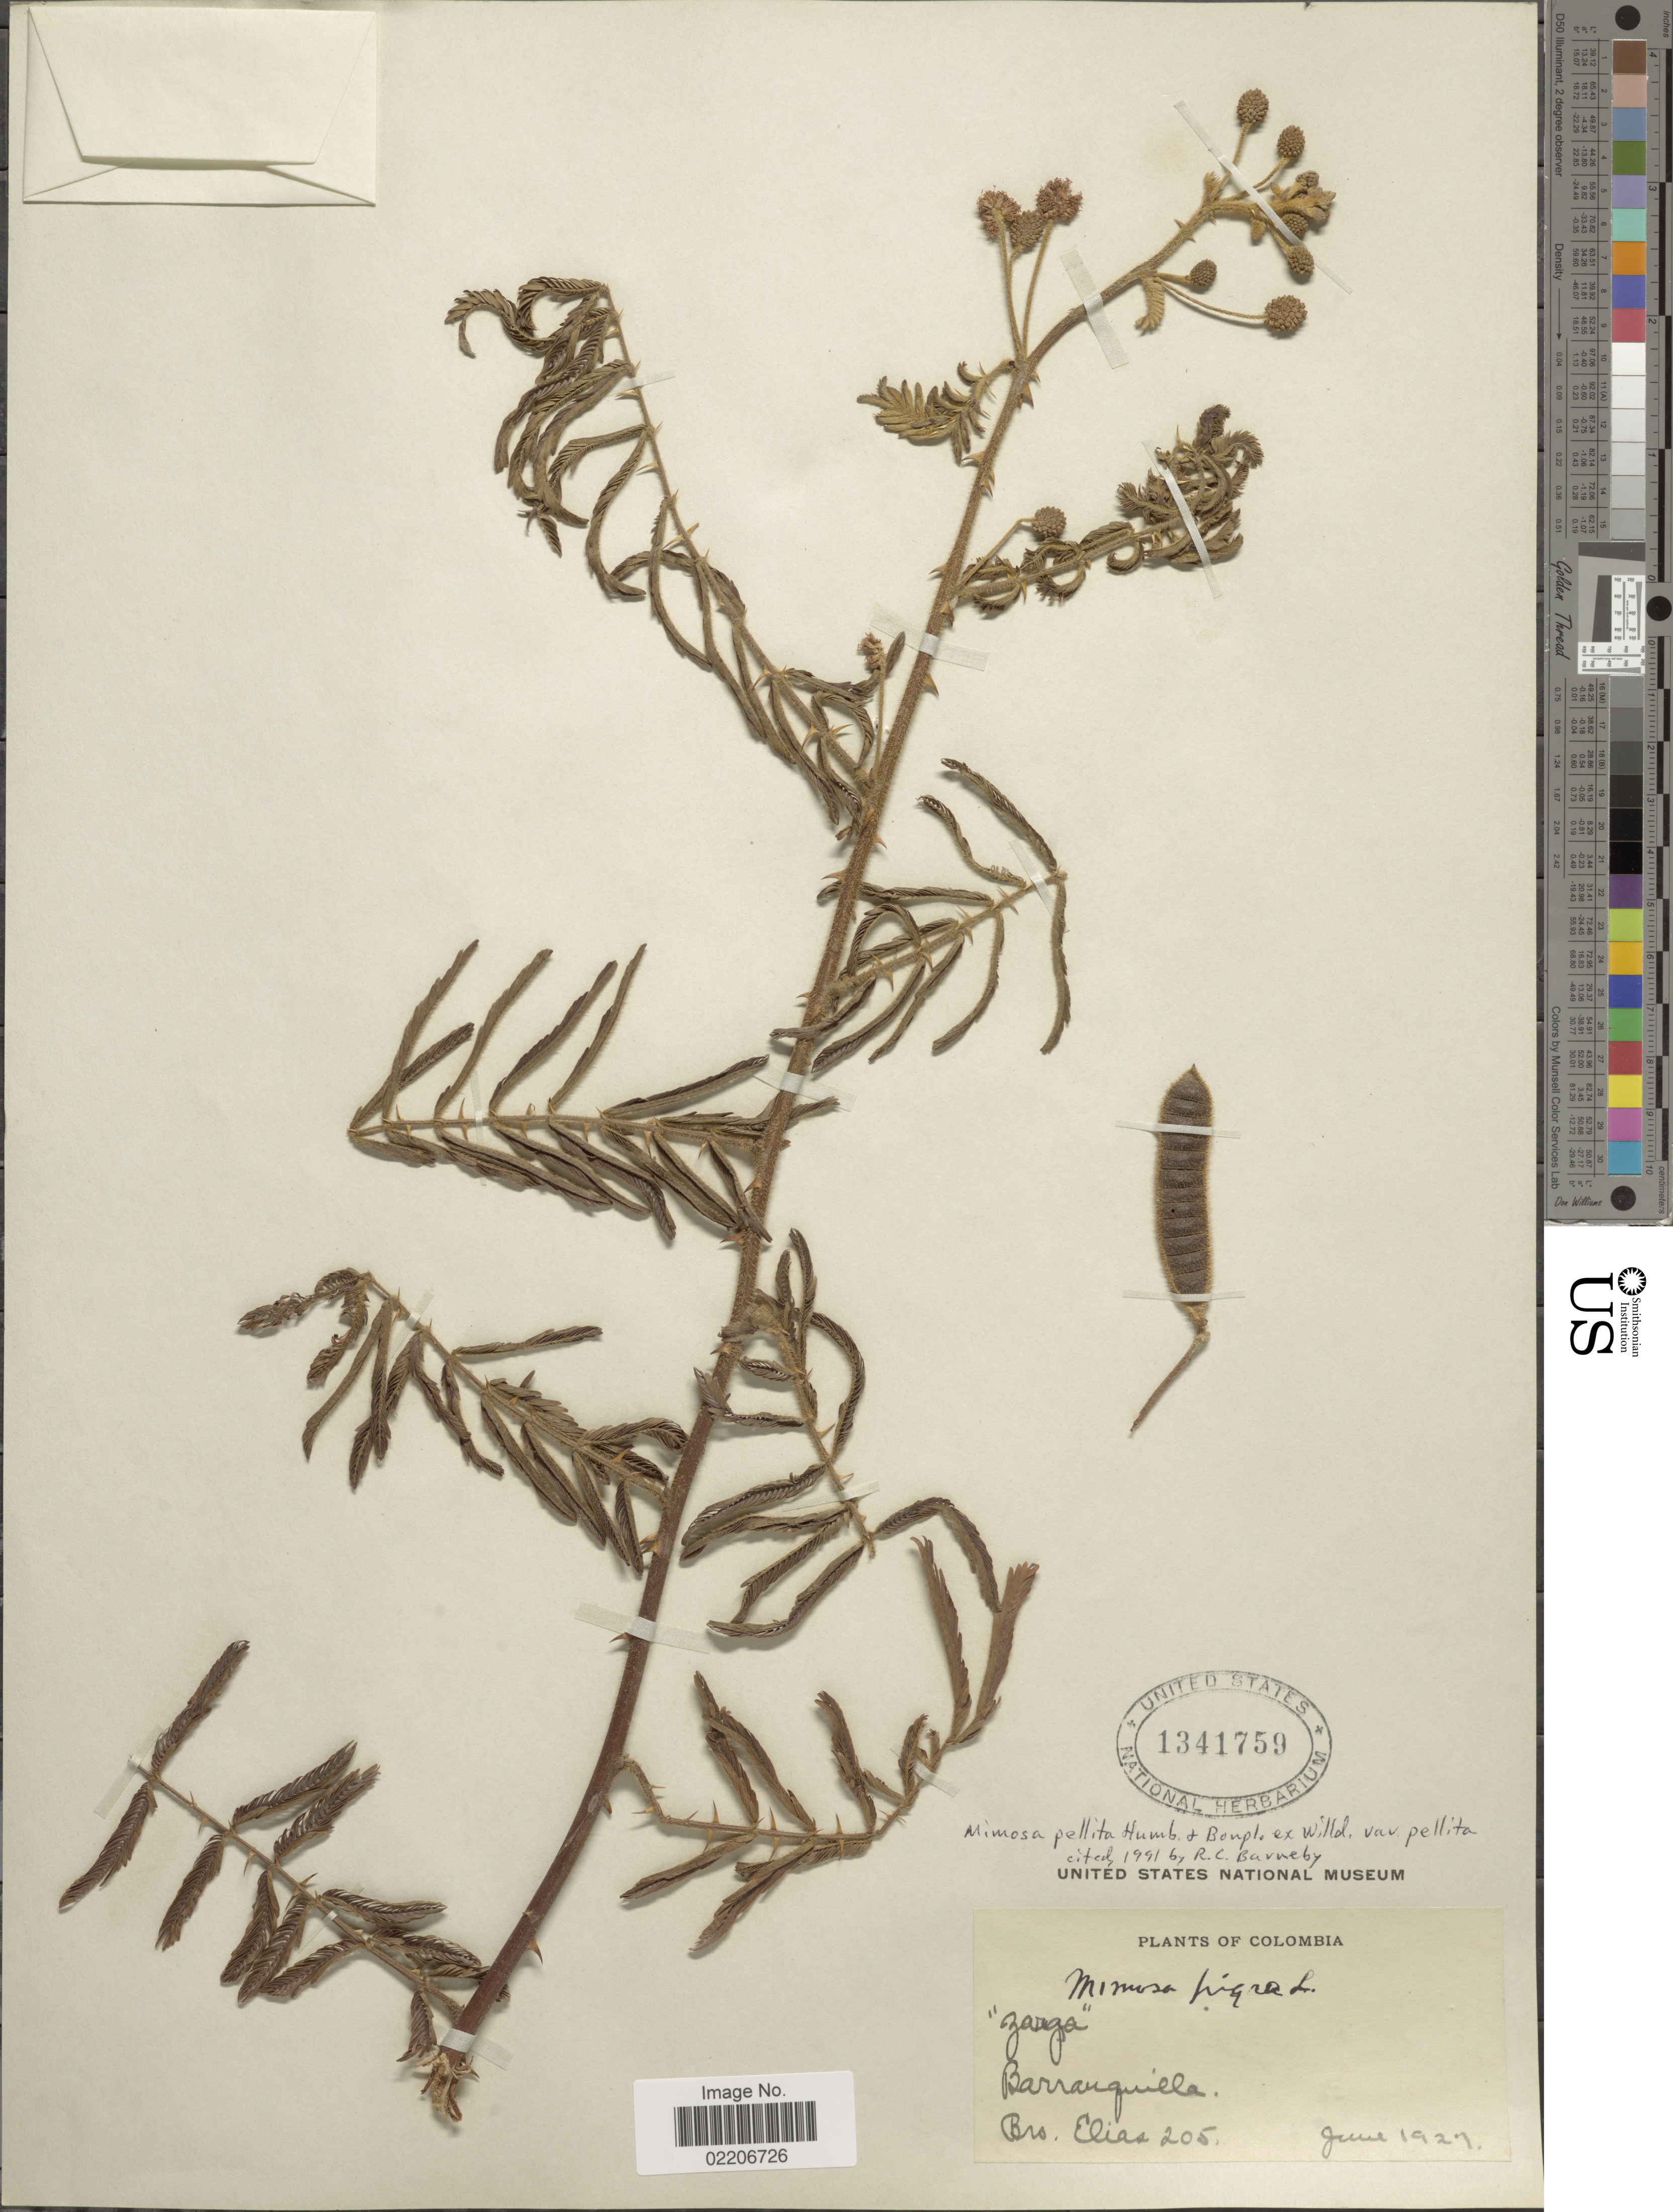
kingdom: Plantae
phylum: Tracheophyta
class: Magnoliopsida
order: Fabales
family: Fabaceae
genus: Mimosa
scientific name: Mimosa pellita var. pellita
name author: Humb. & Bonpl. ex Willd.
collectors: Bro. Elias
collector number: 205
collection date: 1927-06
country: Colombia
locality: Barranquilla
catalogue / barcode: US 1341759